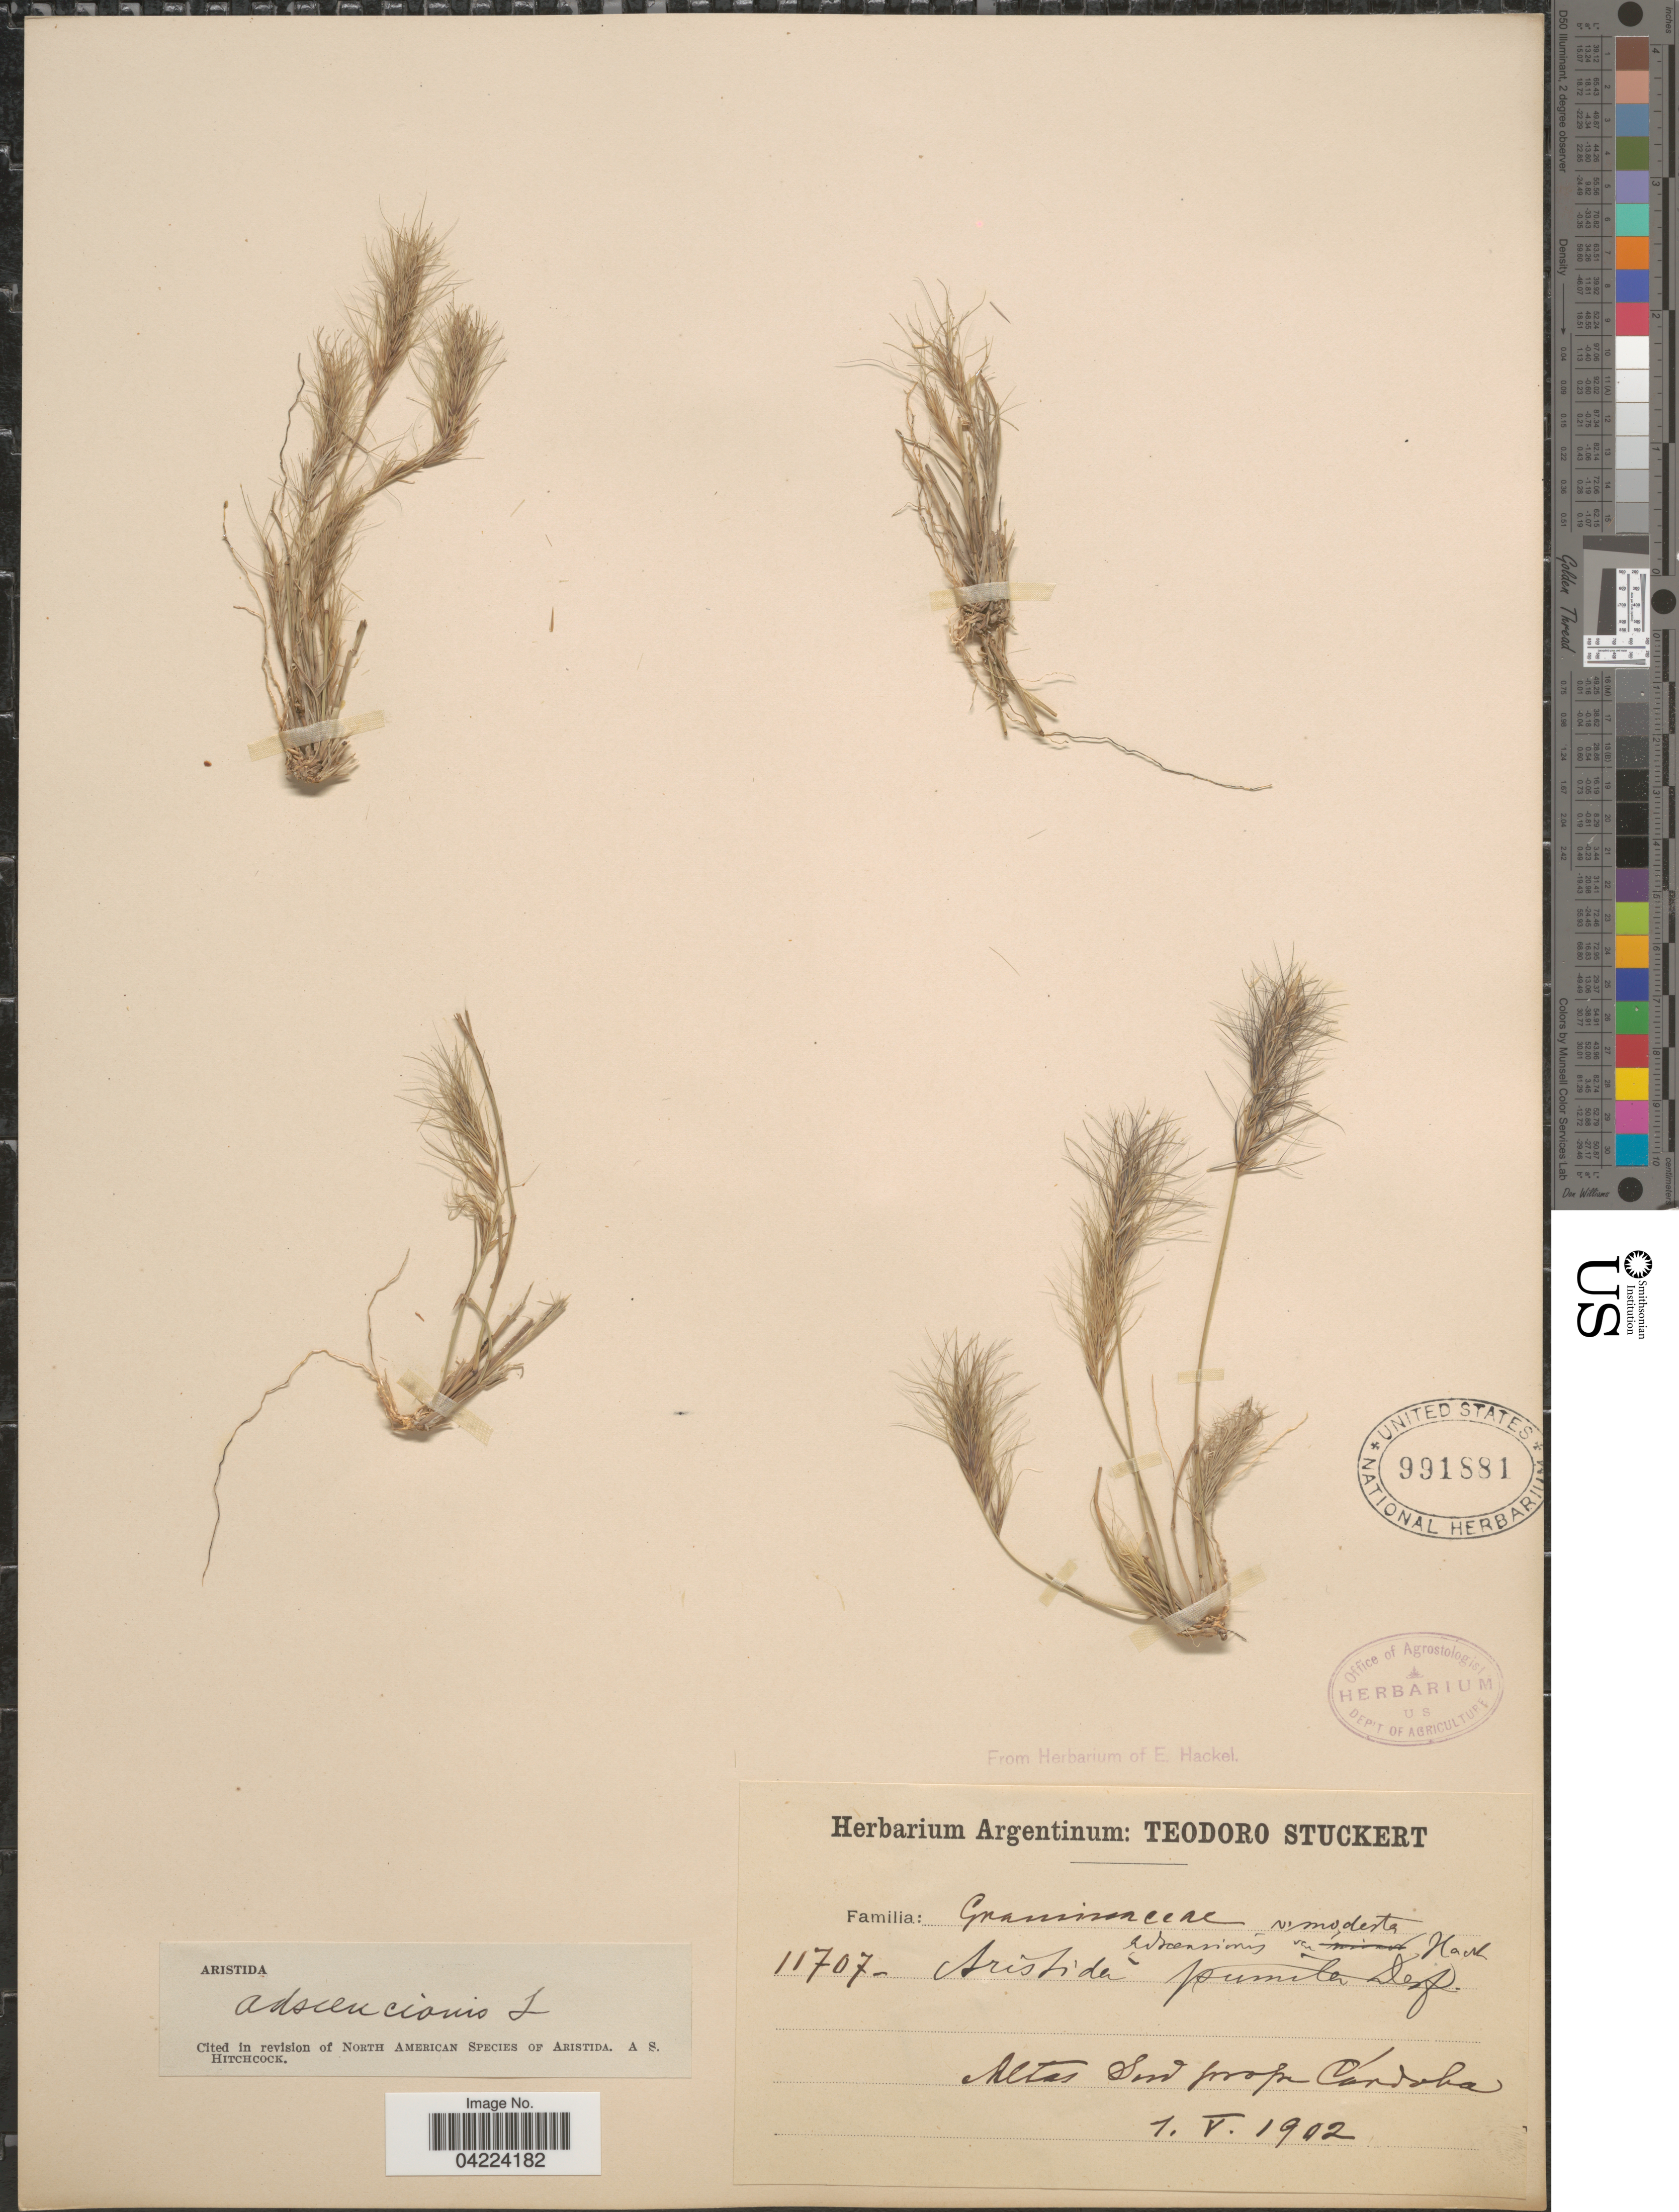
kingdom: Plantae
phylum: Tracheophyta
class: Liliopsida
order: Poales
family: Poaceae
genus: Aristida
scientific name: Aristida adscensionis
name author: L.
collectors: T. Stuckert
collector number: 11707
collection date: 1902-05-01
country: Argentina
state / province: Cordoba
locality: Altas sud prope Córdoba.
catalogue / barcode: US 991881